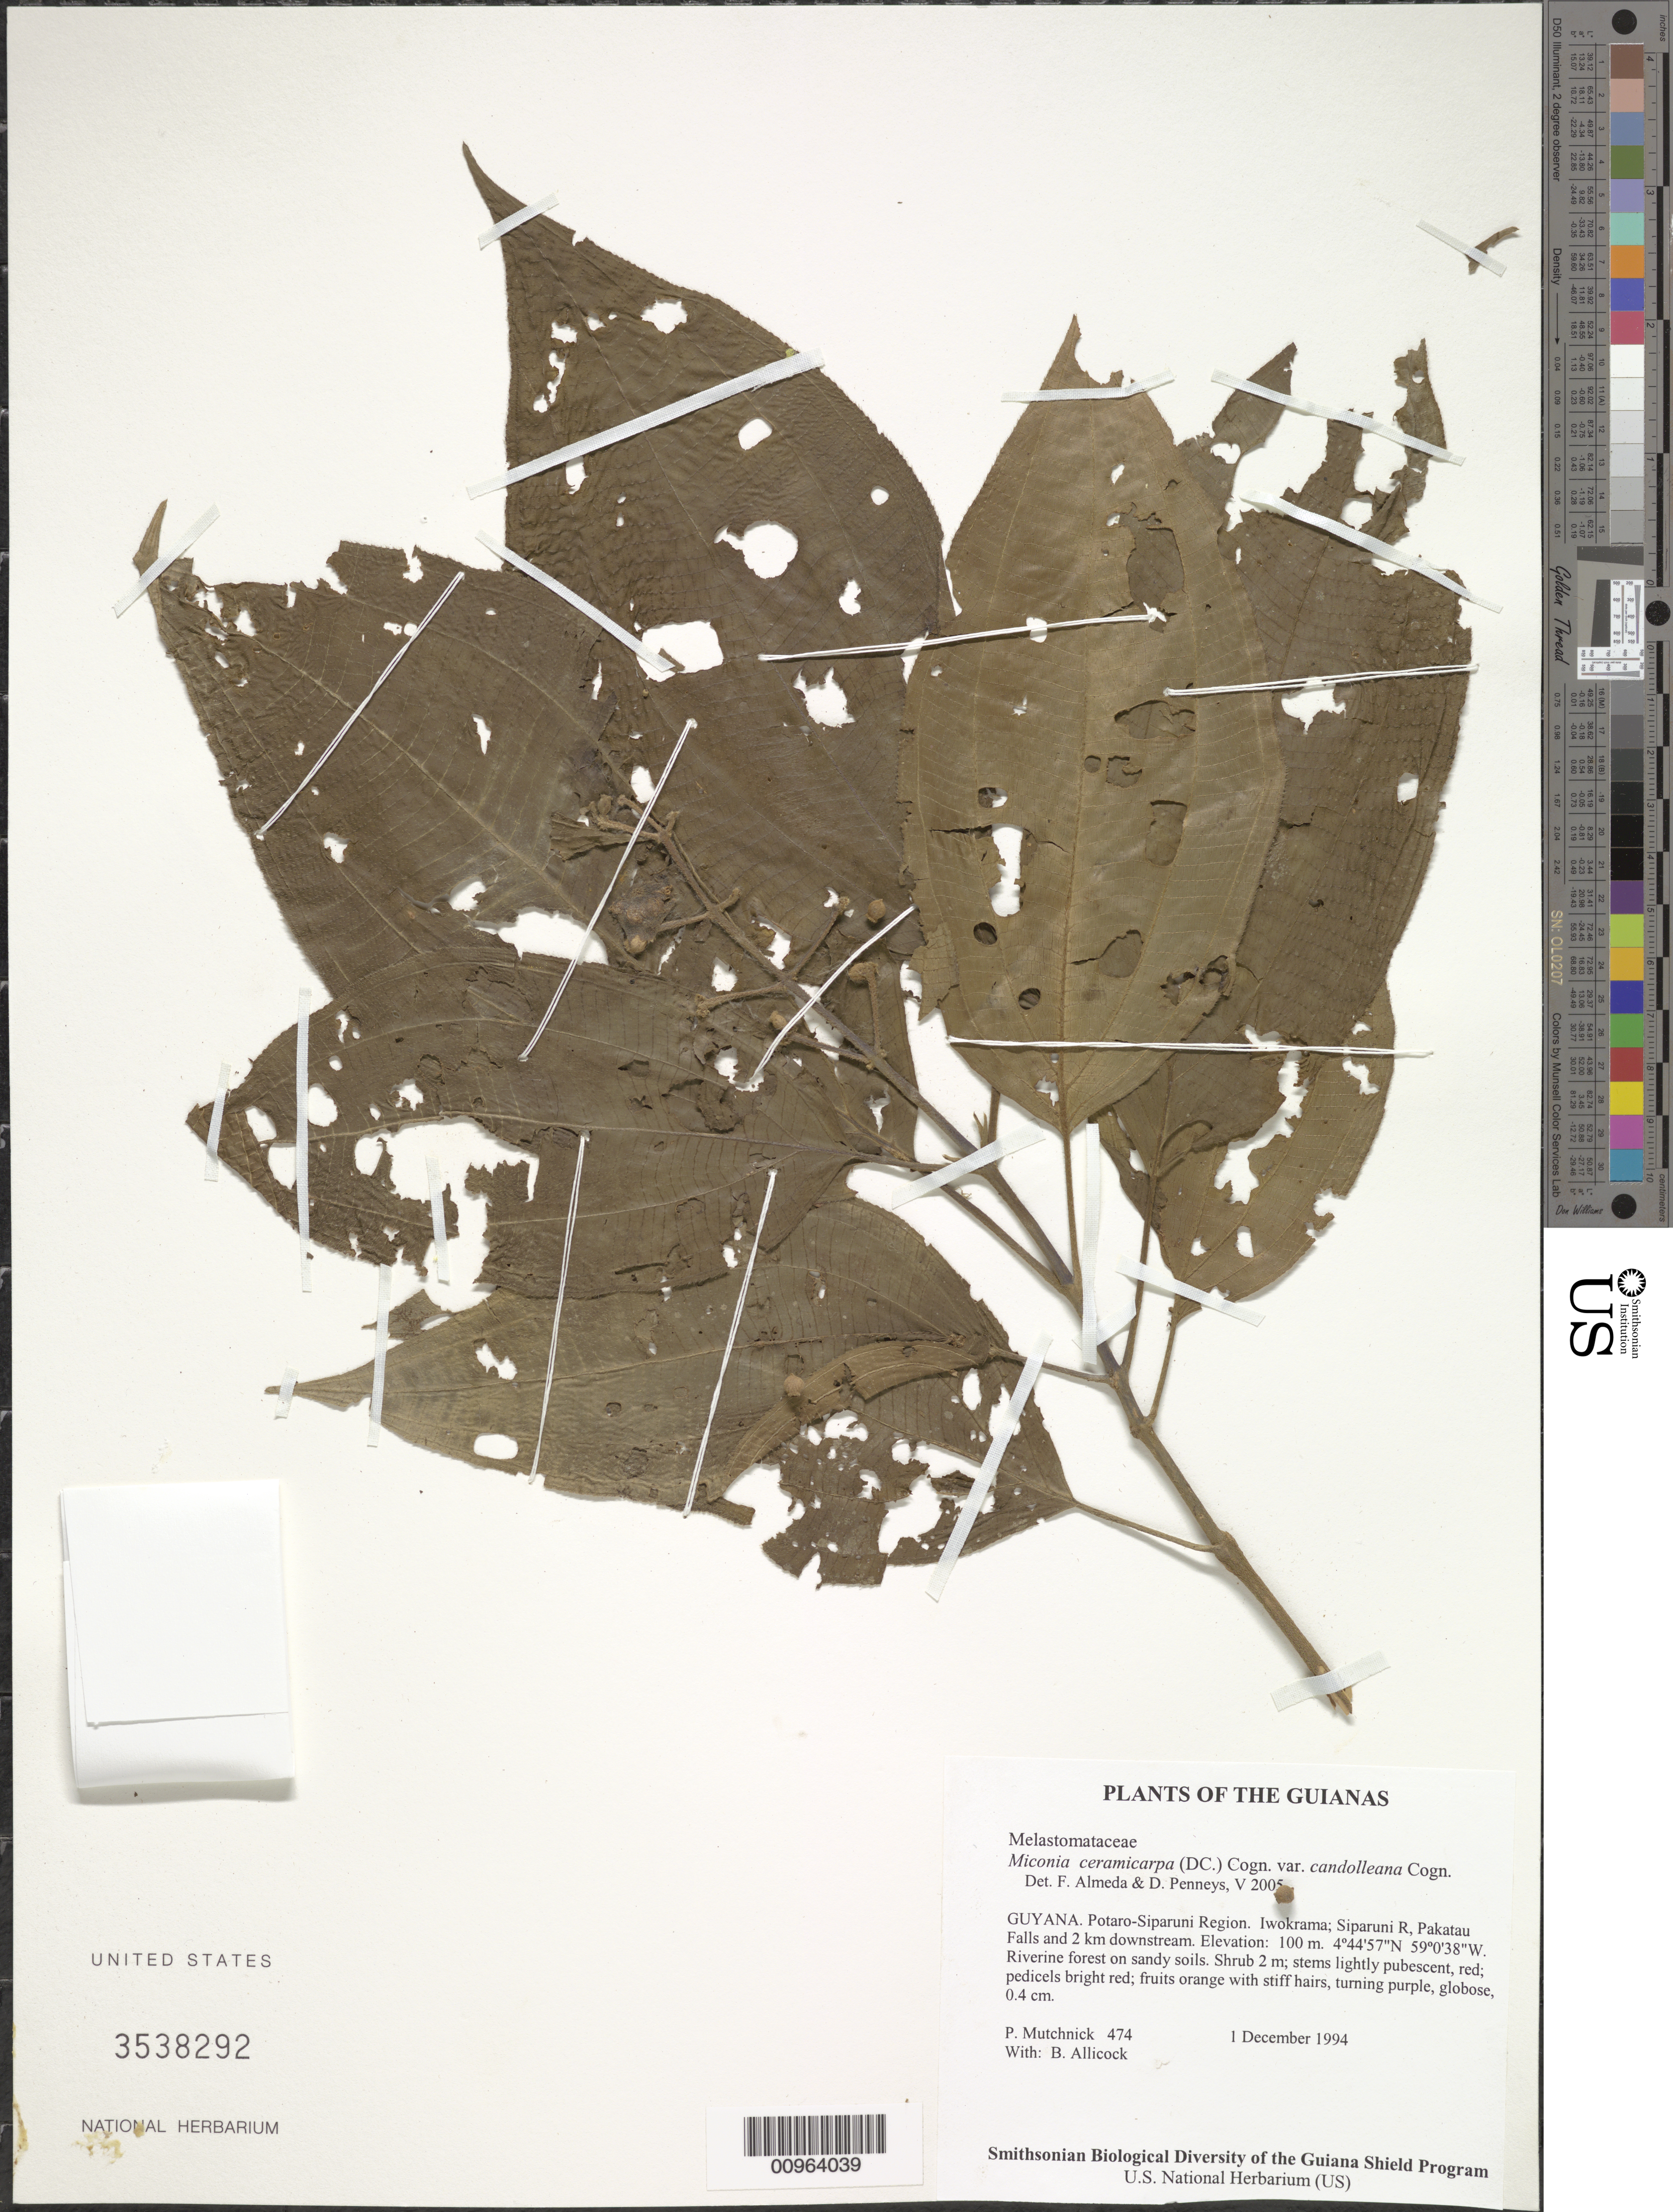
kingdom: Plantae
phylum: Tracheophyta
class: Magnoliopsida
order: Myrtales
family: Melastomataceae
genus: Miconia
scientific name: Miconia ceramicarpa var. candolleana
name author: Cogn.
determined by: Almeda, F.; Penneys, D. S.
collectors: P. Mutchnick & B. Allicock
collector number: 474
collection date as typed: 1 December 1994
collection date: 1994-12-01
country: Guyana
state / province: Potaro-Siparuni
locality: Iwokrama; Siparuni R, Pakatau Falls and 2 km downstream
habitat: Riverine forest on sandy soils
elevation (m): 100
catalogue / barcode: US 3538292